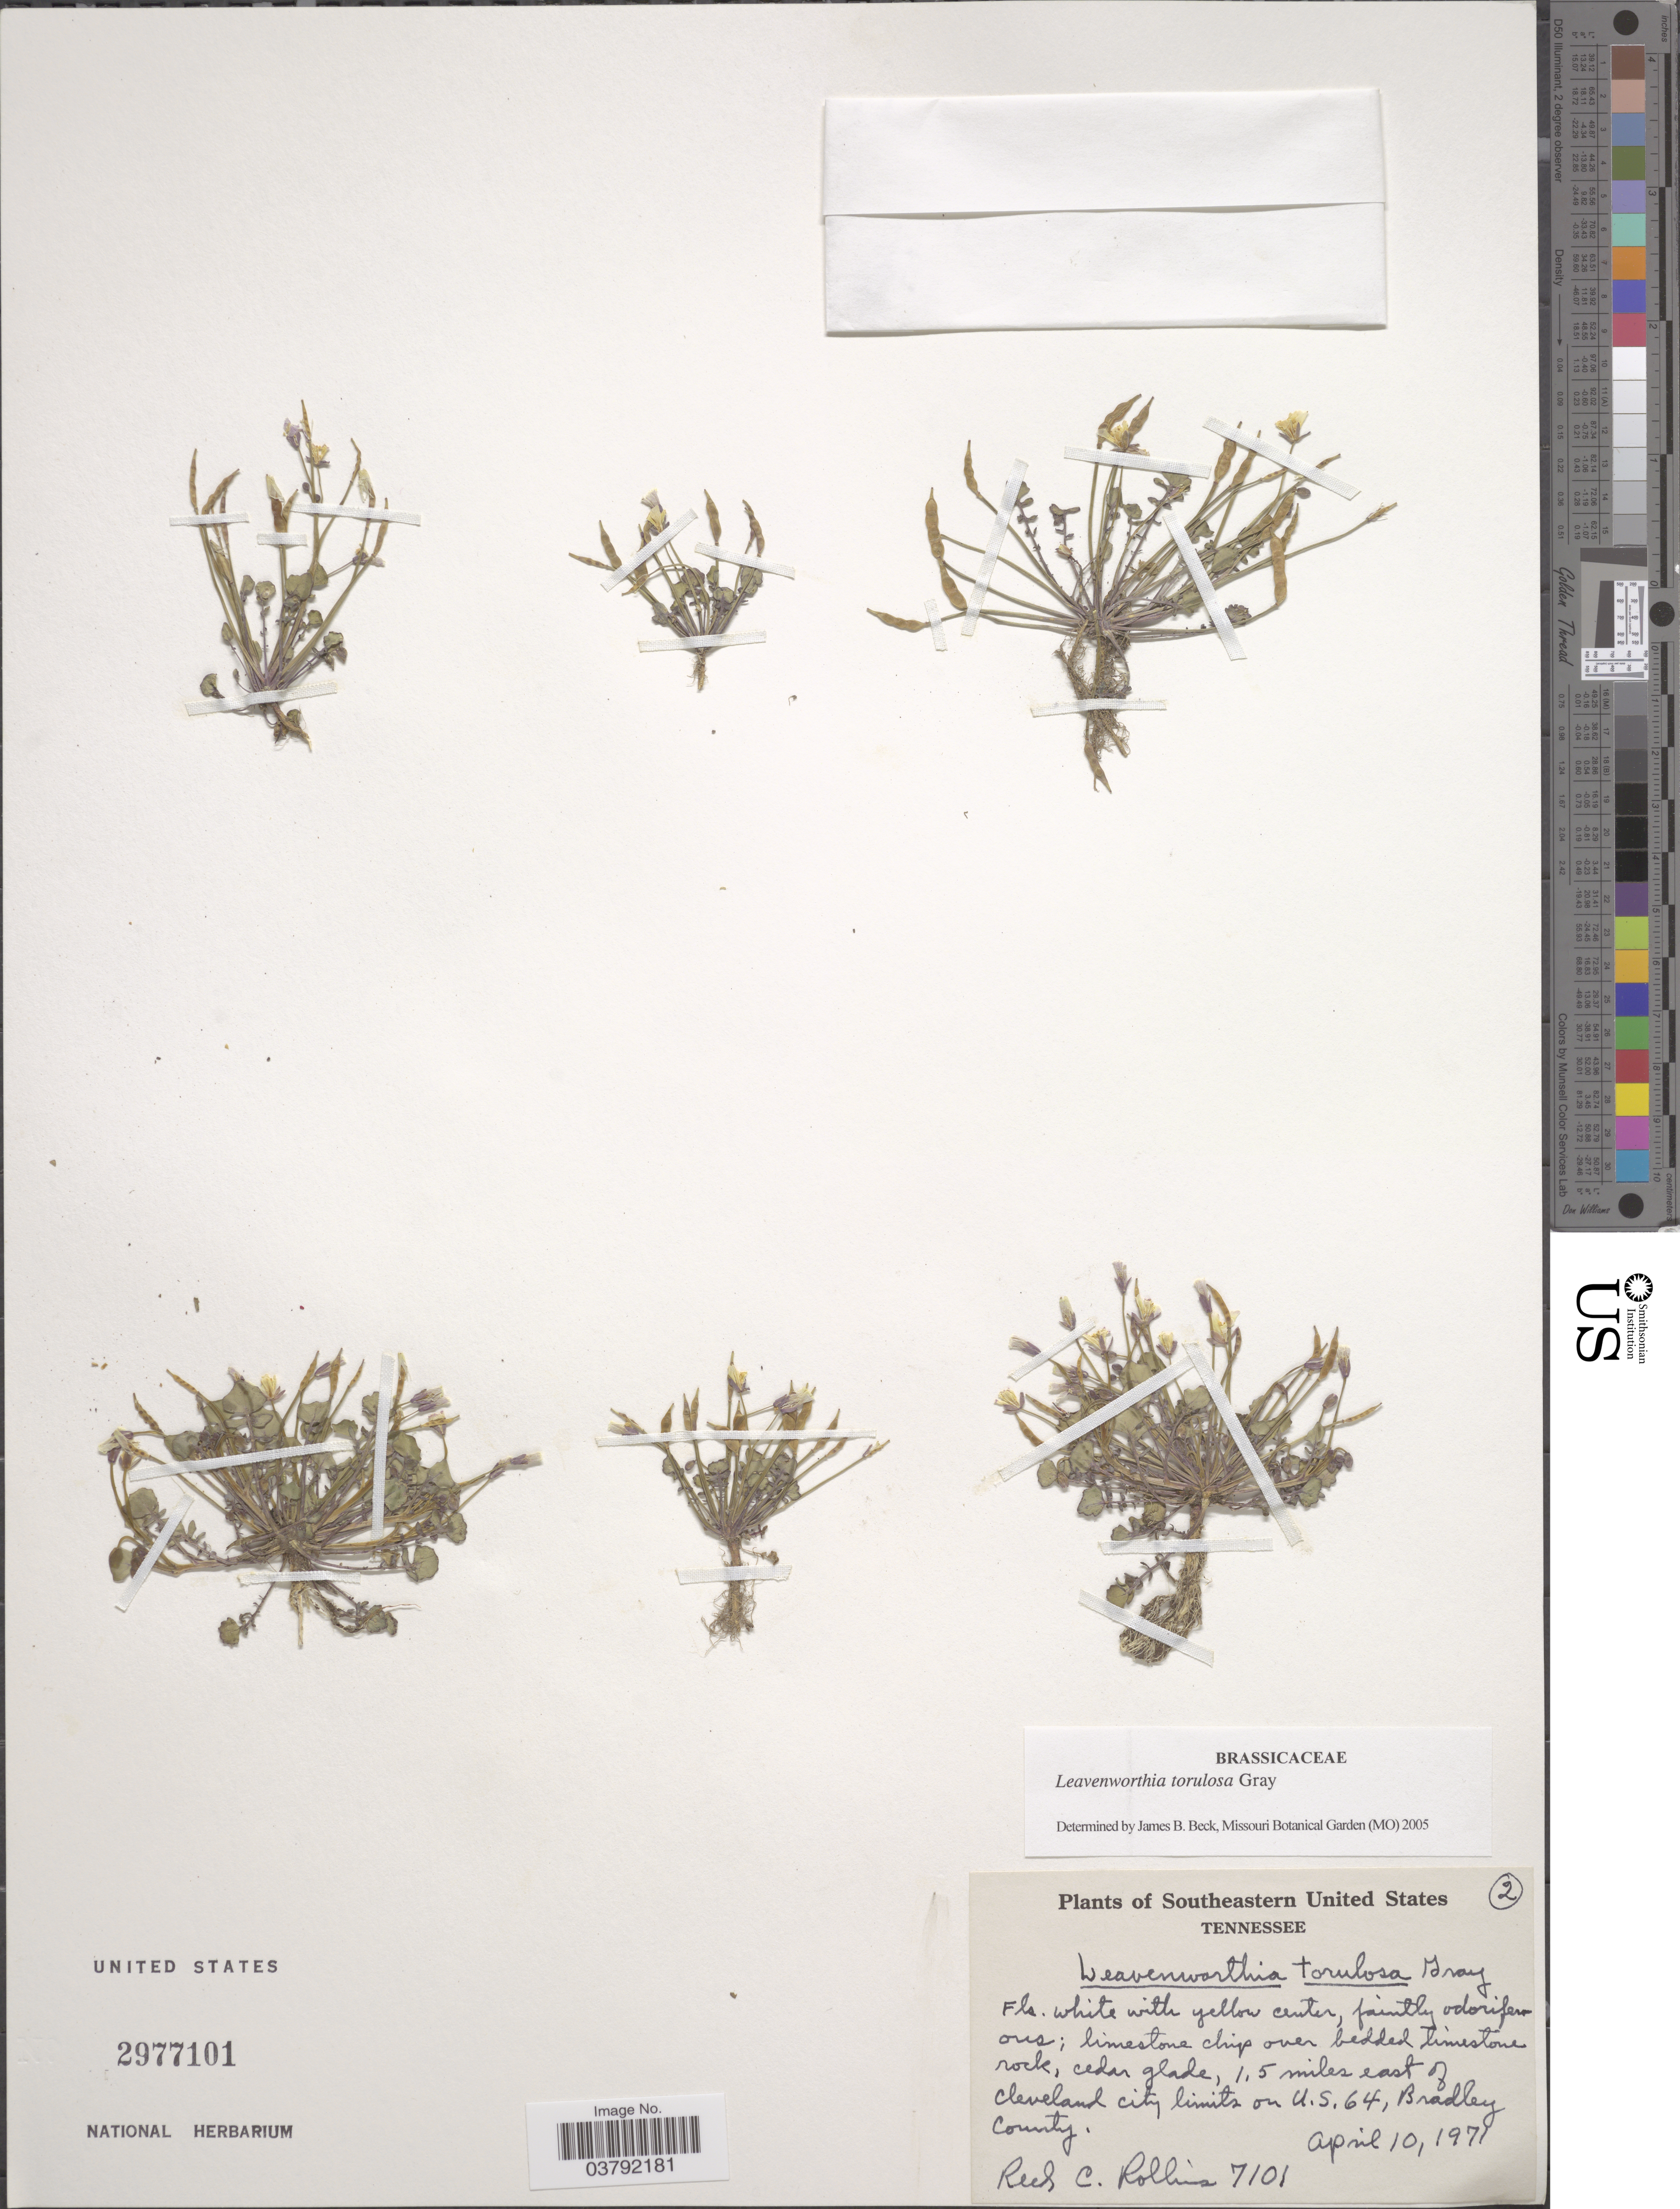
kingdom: Plantae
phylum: Tracheophyta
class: Magnoliopsida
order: Brassicales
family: Brassicaceae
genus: Leavenworthia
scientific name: Leavenworthia torulosa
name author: A. Gray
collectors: R. C. Rollins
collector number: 7101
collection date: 1971-04-10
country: United States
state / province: Tennessee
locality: Limestone chip over bedded limestone rock, cedar glade, 1.5 miles east of Cleveland City limits on U.S. 64, Bradley County.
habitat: limestone chip over bedded limestone rock, cedar glade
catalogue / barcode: US 2977101